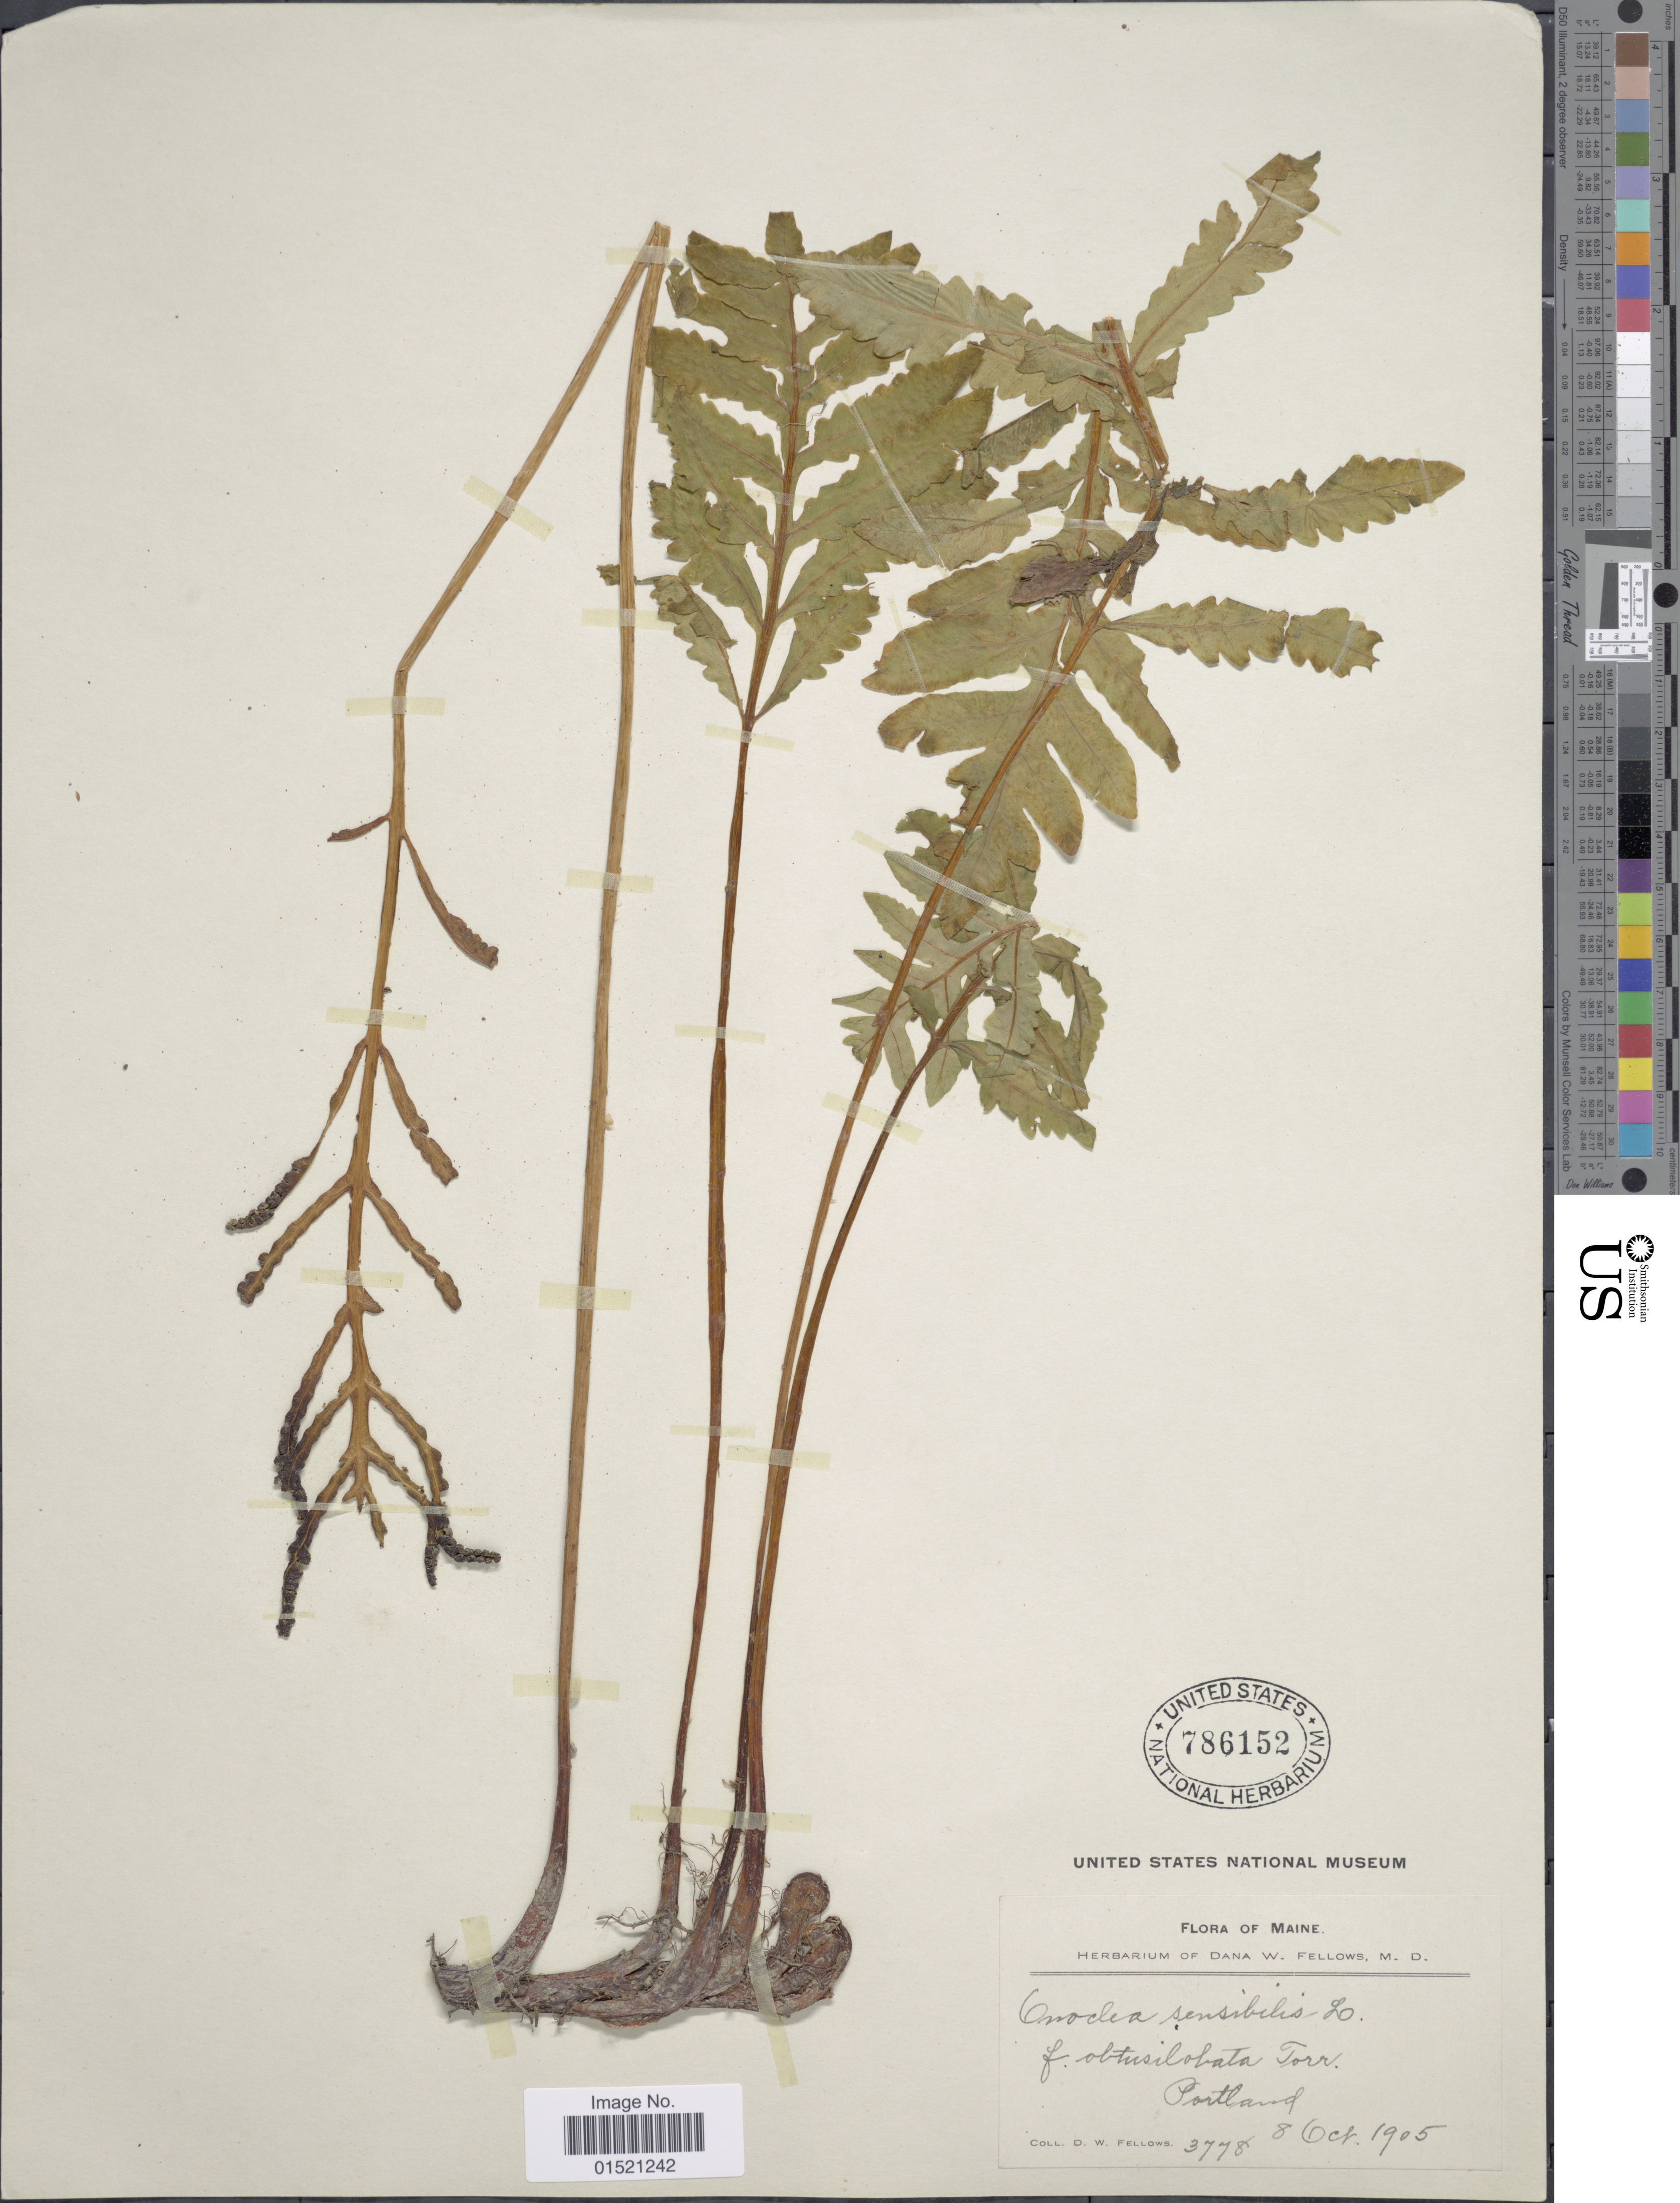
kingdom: Plantae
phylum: Tracheophyta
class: Polypodiopsida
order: Polypodiales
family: Onocleaceae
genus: Onoclea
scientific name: Onoclea sensibilis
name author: L.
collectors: D. W. Fellows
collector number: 3778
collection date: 1905-10-08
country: United States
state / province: Maine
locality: Portland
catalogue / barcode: US 786152